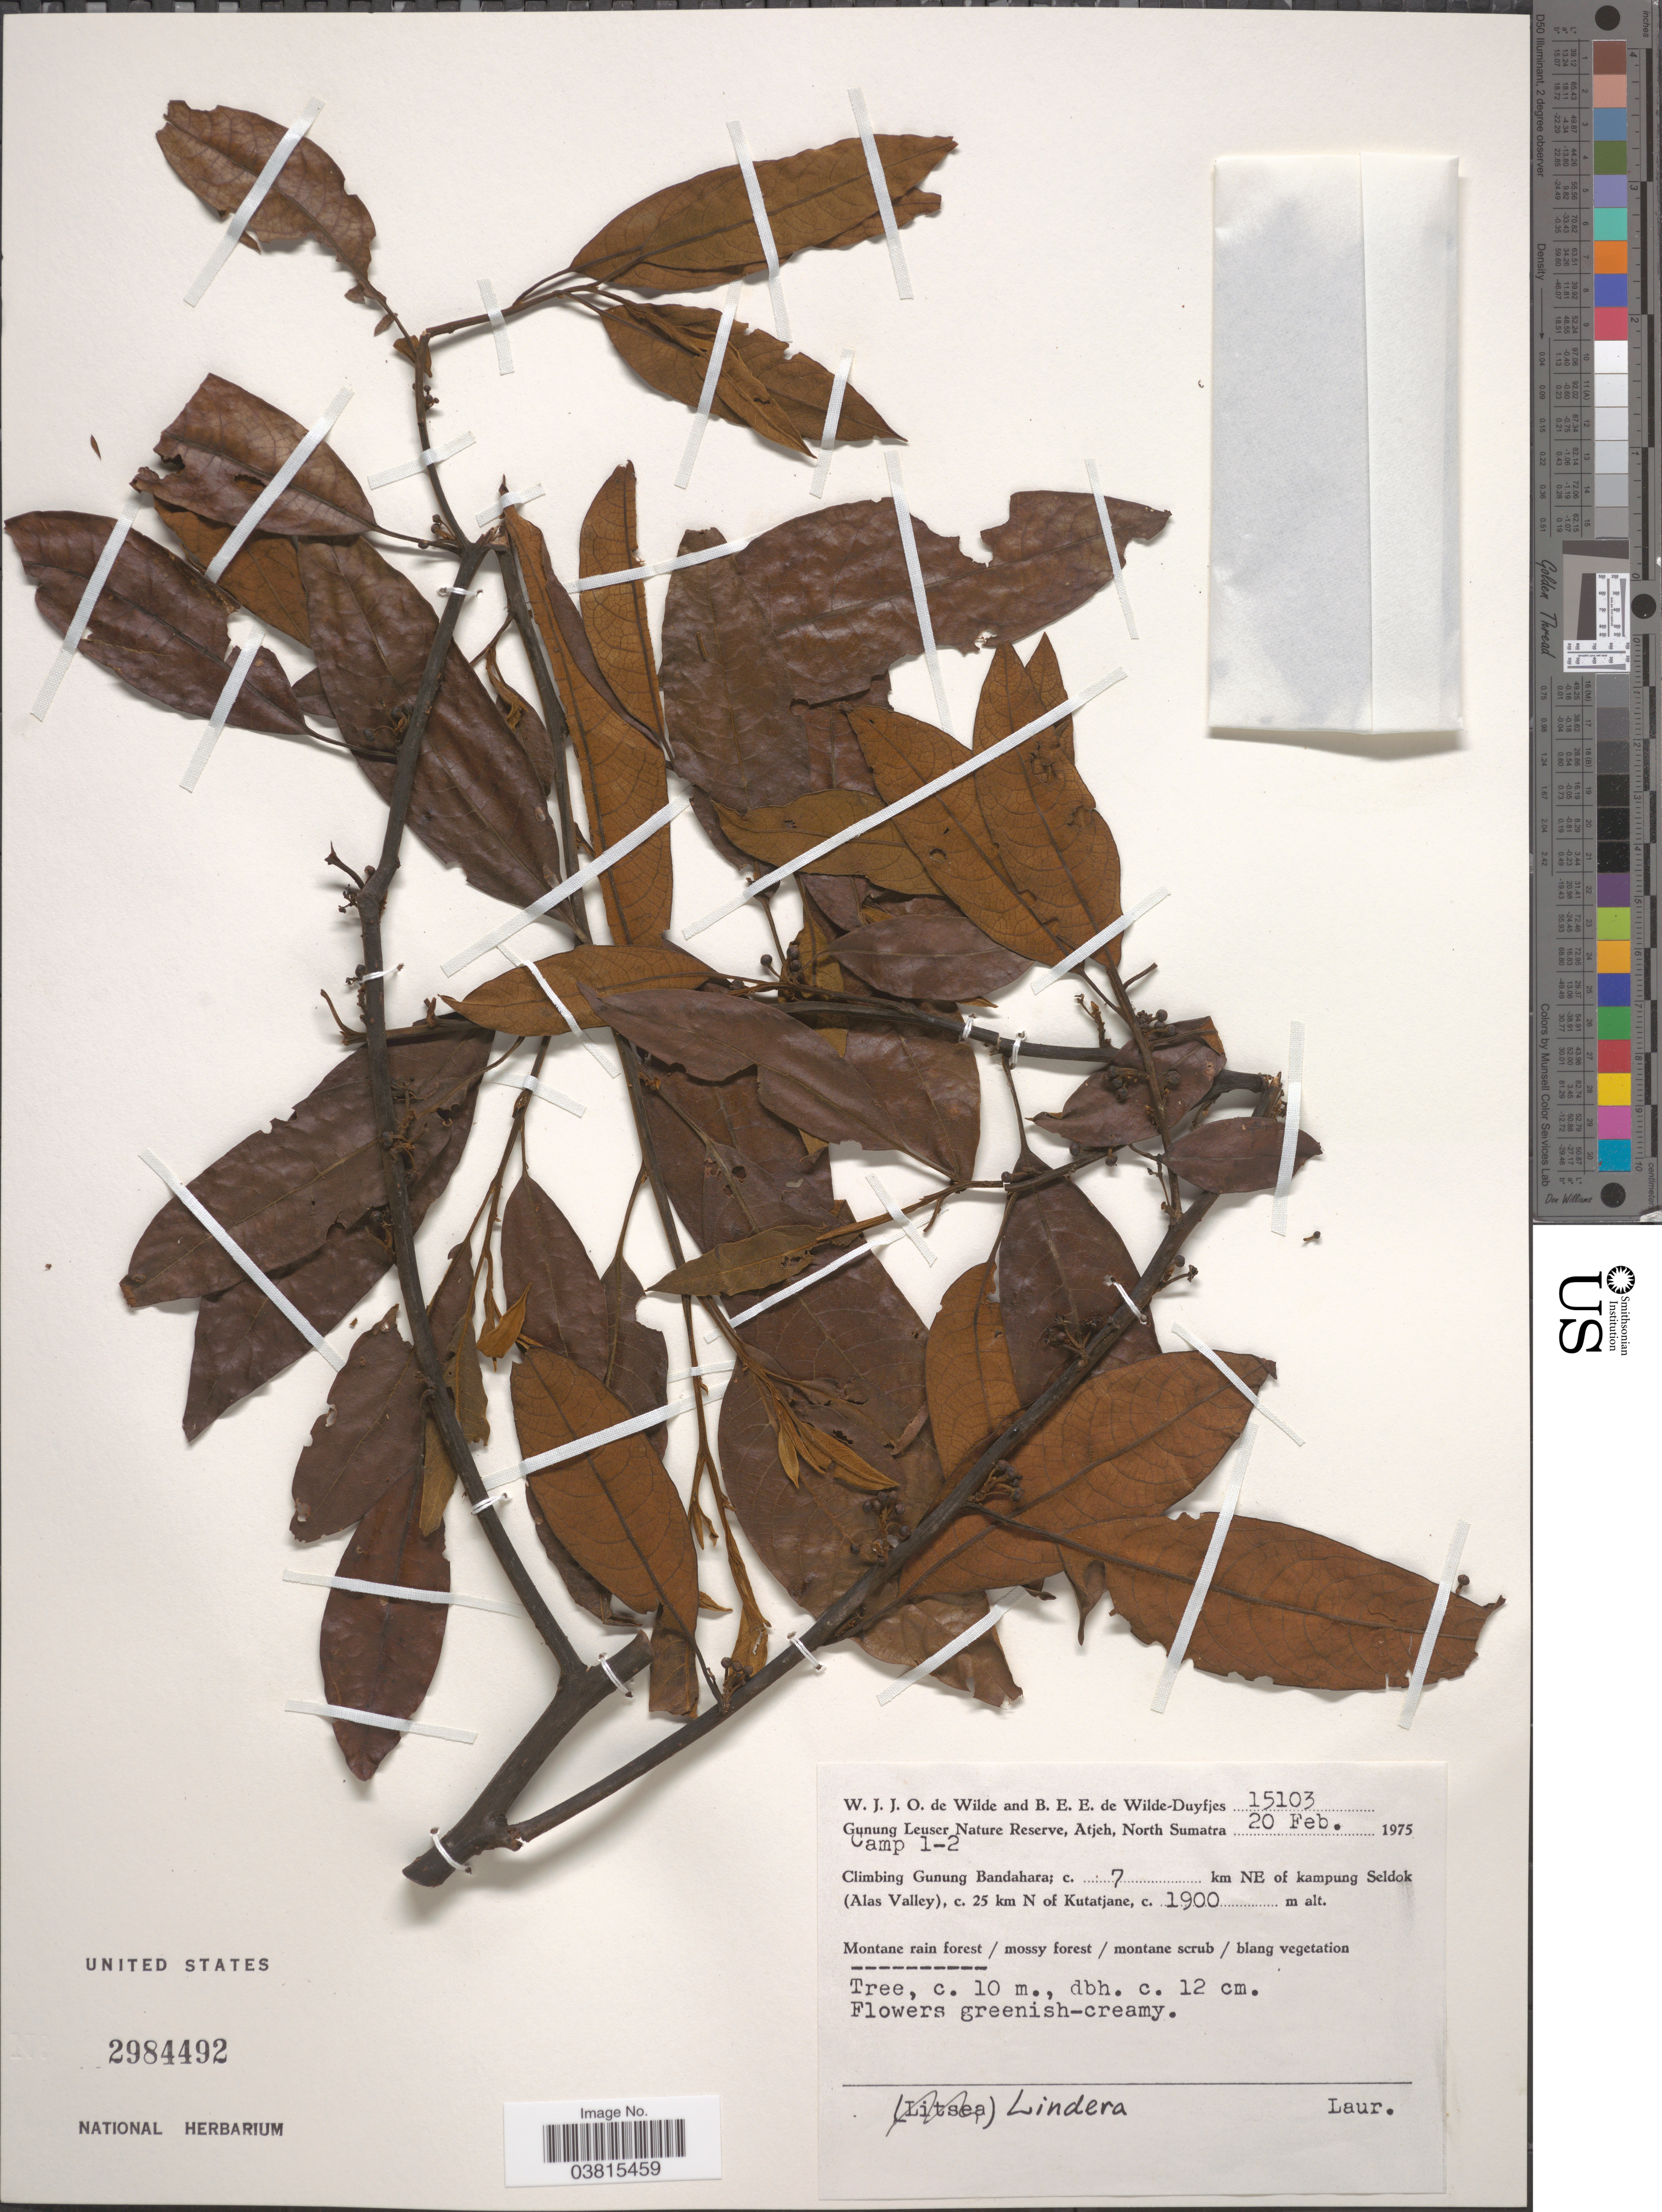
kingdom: Plantae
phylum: Tracheophyta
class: Magnoliopsida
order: Laurales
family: Lauraceae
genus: Lindera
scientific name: Lindera sp.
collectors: W. J. de Wilde & B. E. de Wilde-Duyfjes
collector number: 15103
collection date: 1975-02-20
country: Indonesia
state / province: Sumatra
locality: Gunung Leuser Nature Reserve, Atjeh, North Sumatra. Camp 1-2. Climbing Gunung Bandahara, c. 7 km NE of kampung Seldok (Alas Valley), c. 25 km N of Kutatjane.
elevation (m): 1900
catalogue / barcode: US 2984492